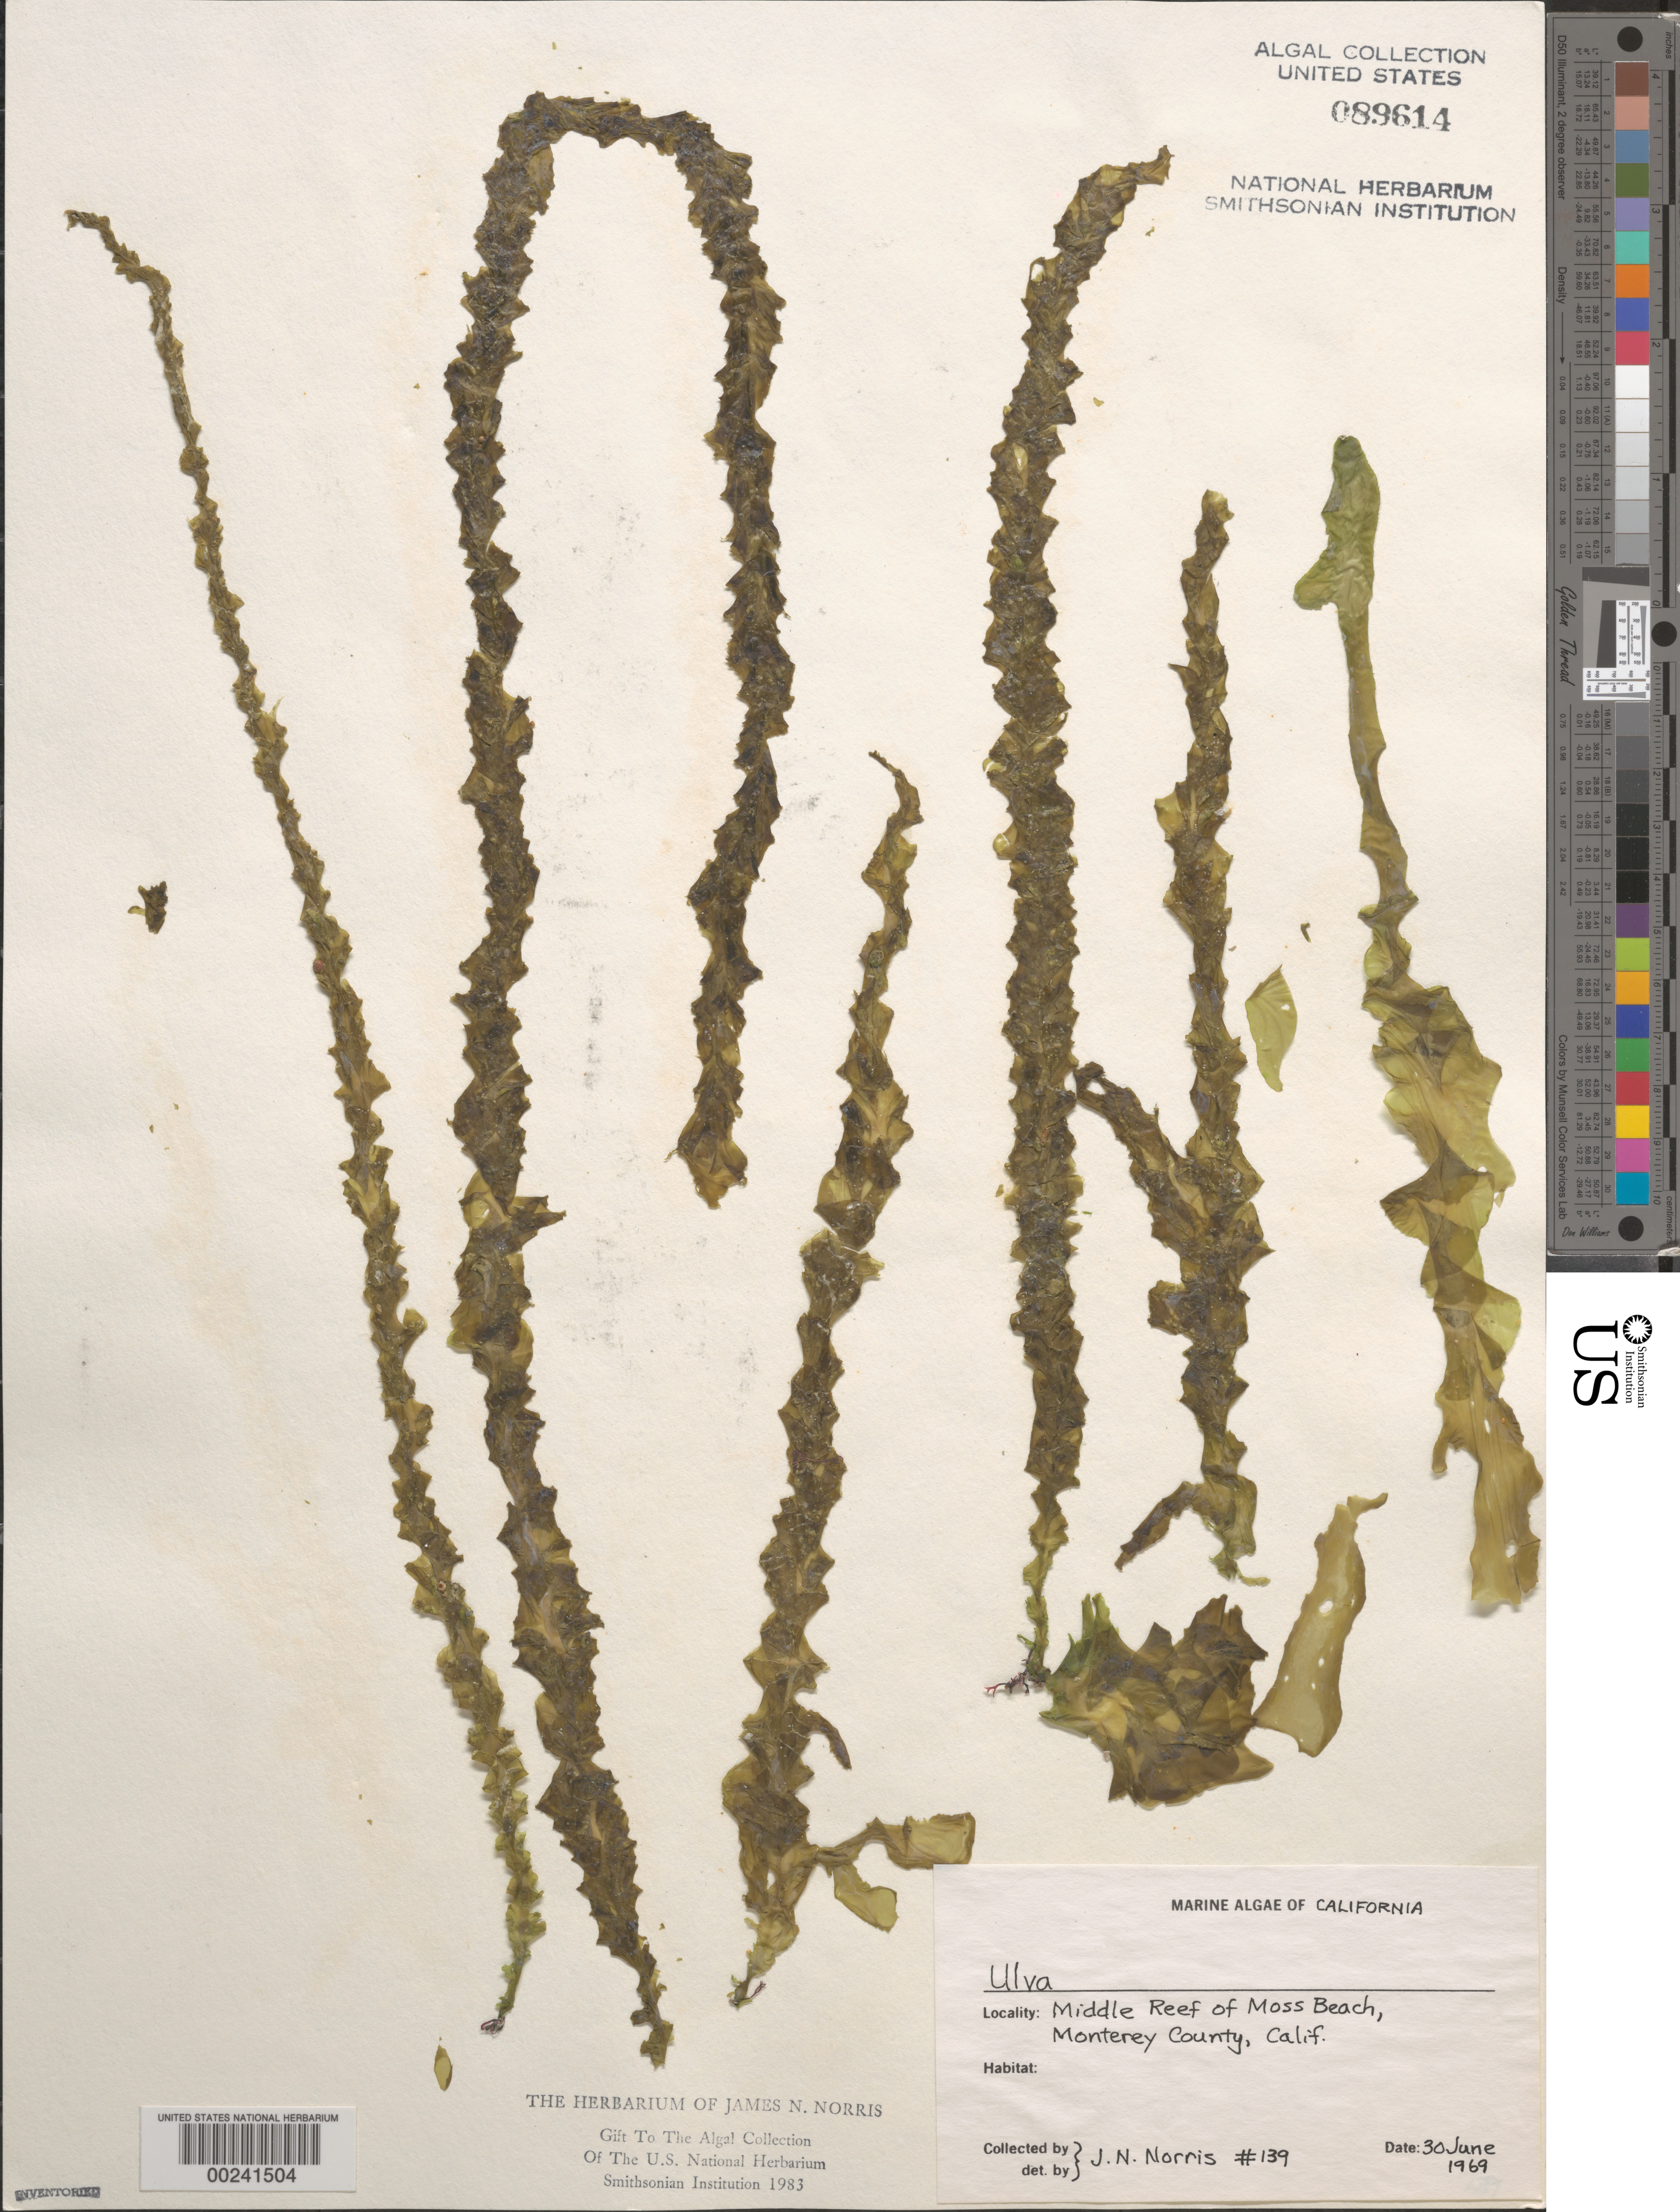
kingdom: Plantae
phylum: Chlorophyta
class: Ulvophyceae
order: Ulvales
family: Ulvaceae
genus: Ulva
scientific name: Ulva sp.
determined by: Norris, James N.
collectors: J. N. Norris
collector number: JN-139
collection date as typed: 30 Jun 1969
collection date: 1969-06-30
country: United States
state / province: California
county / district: Monterey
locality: Middle Reef of Moss Beach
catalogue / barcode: US 89614